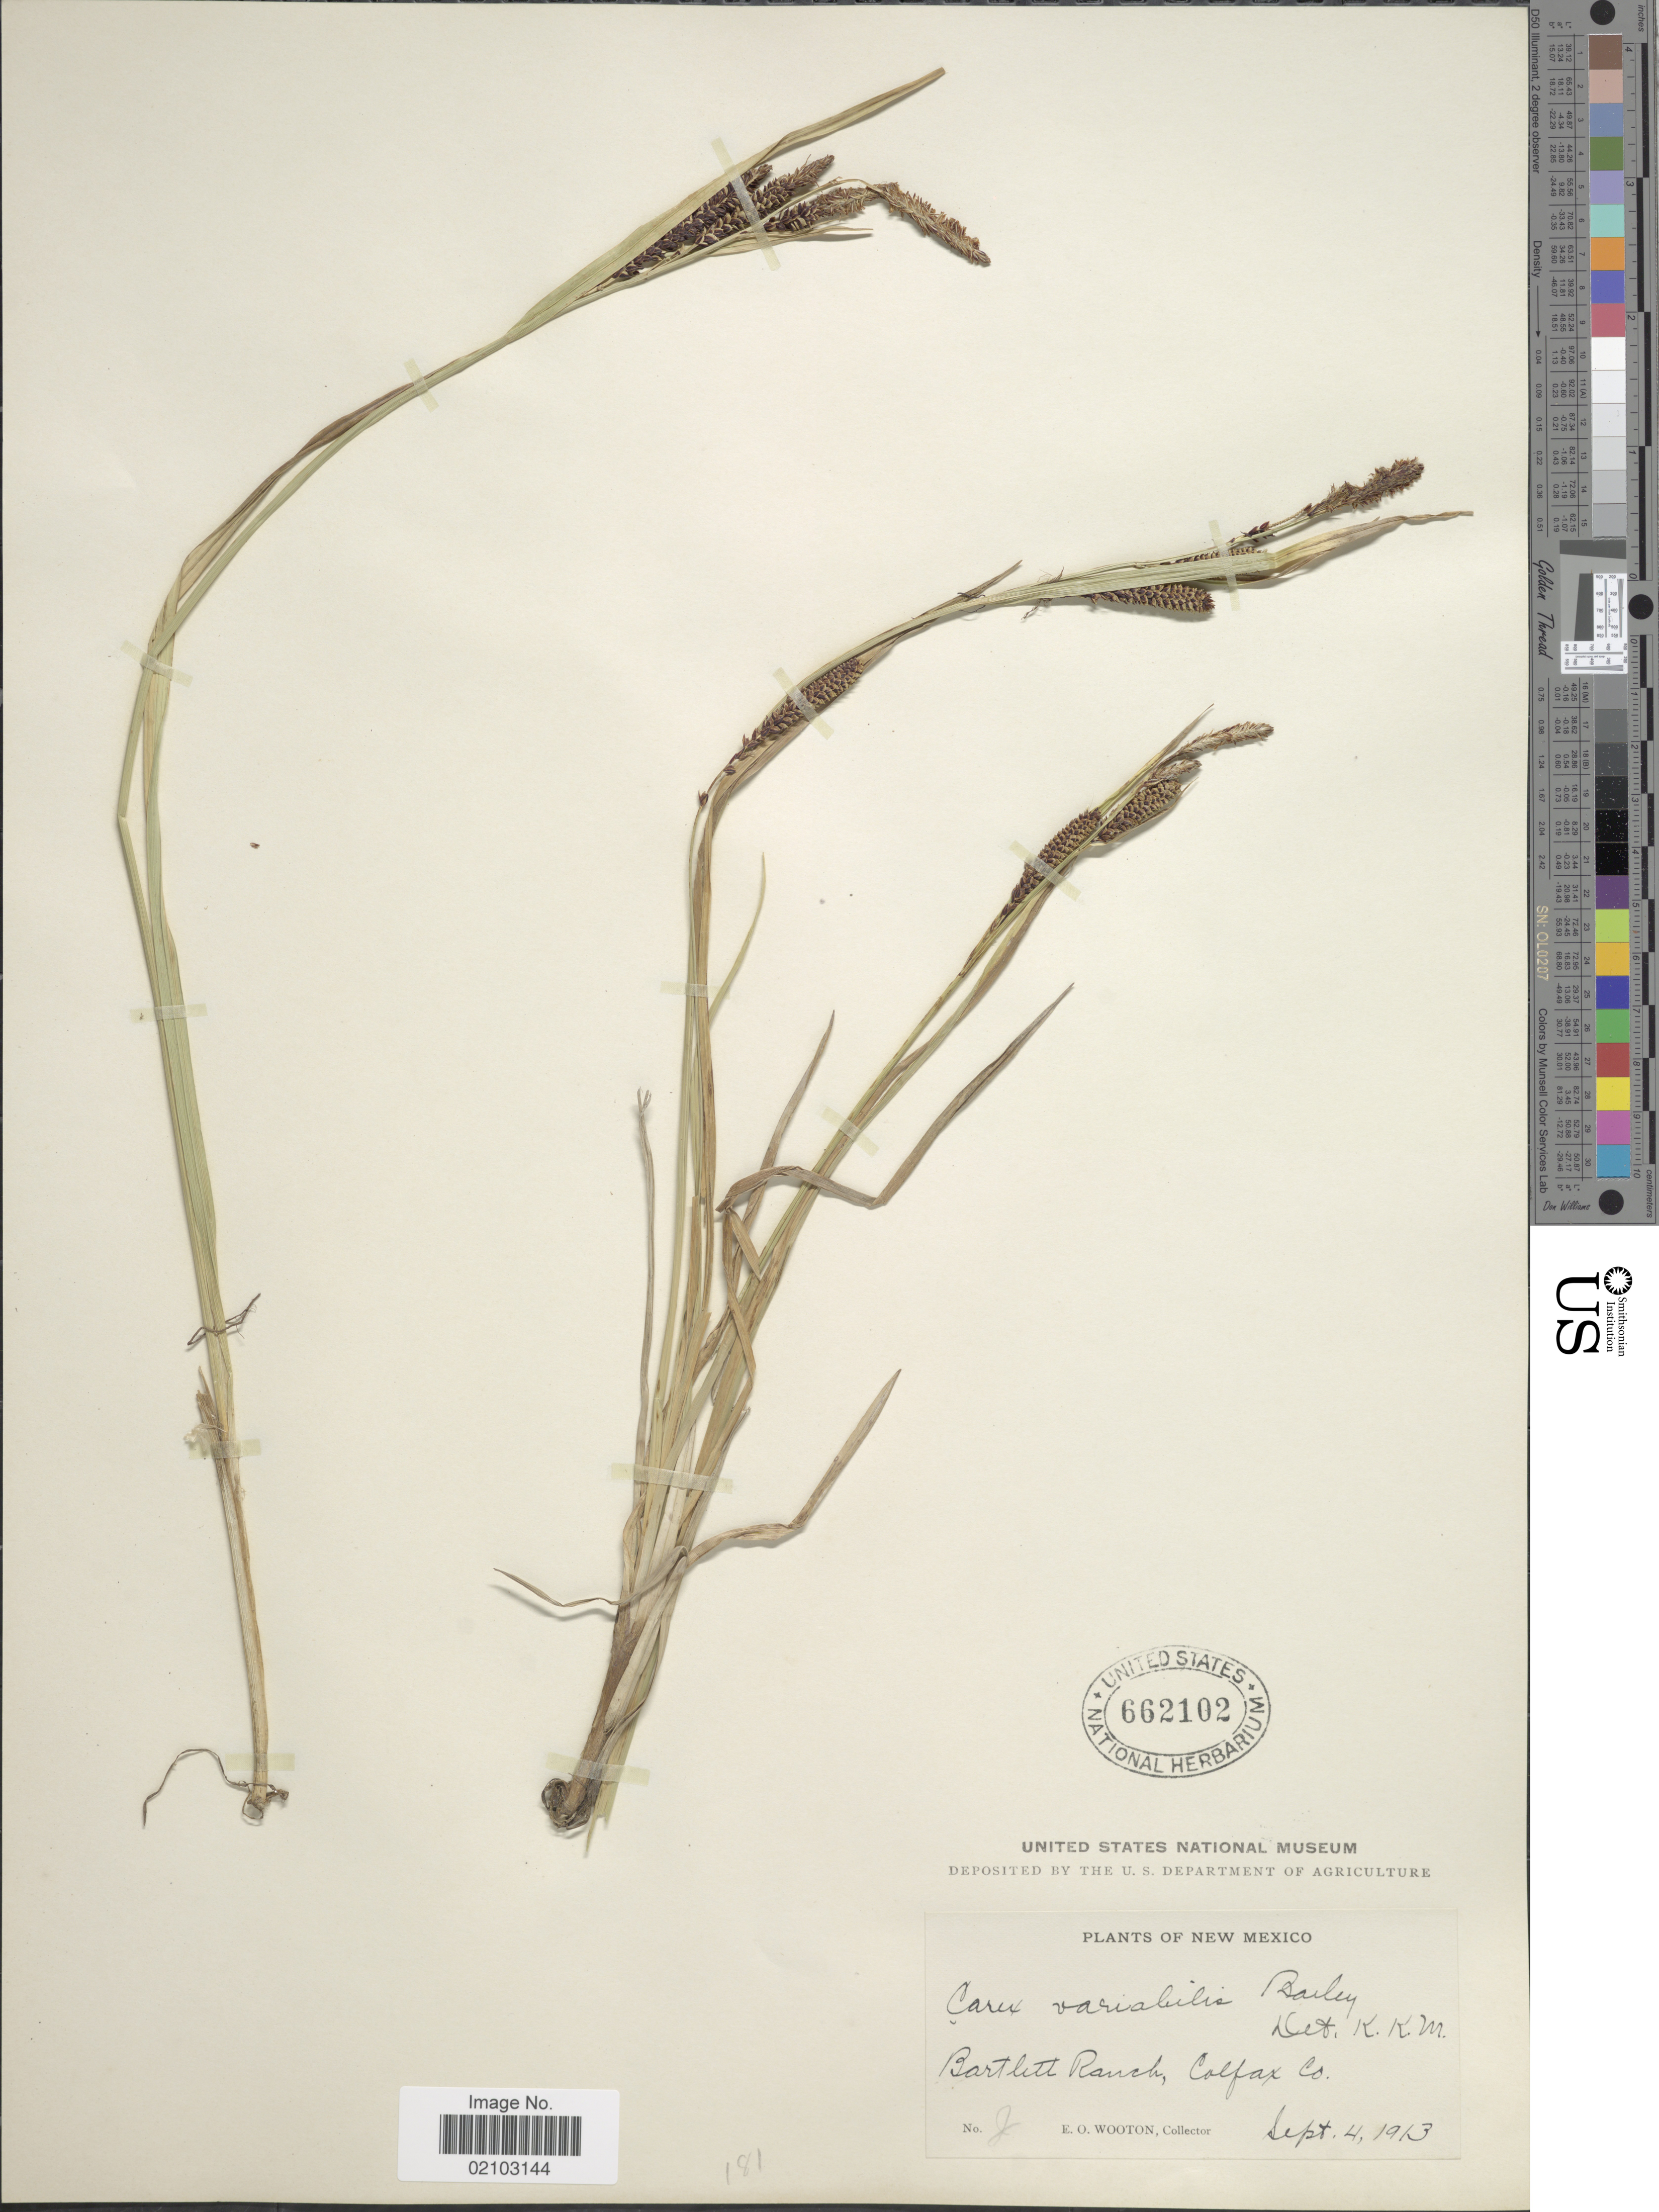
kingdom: Plantae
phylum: Tracheophyta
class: Liliopsida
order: Poales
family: Cyperaceae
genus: Carex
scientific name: Carex aquatilis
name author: Wahlenb.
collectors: E. O. Wooton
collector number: J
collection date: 1913-09-04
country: United States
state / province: New Mexico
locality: Bartlett Ranch, Colfax Co.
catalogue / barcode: US 662102